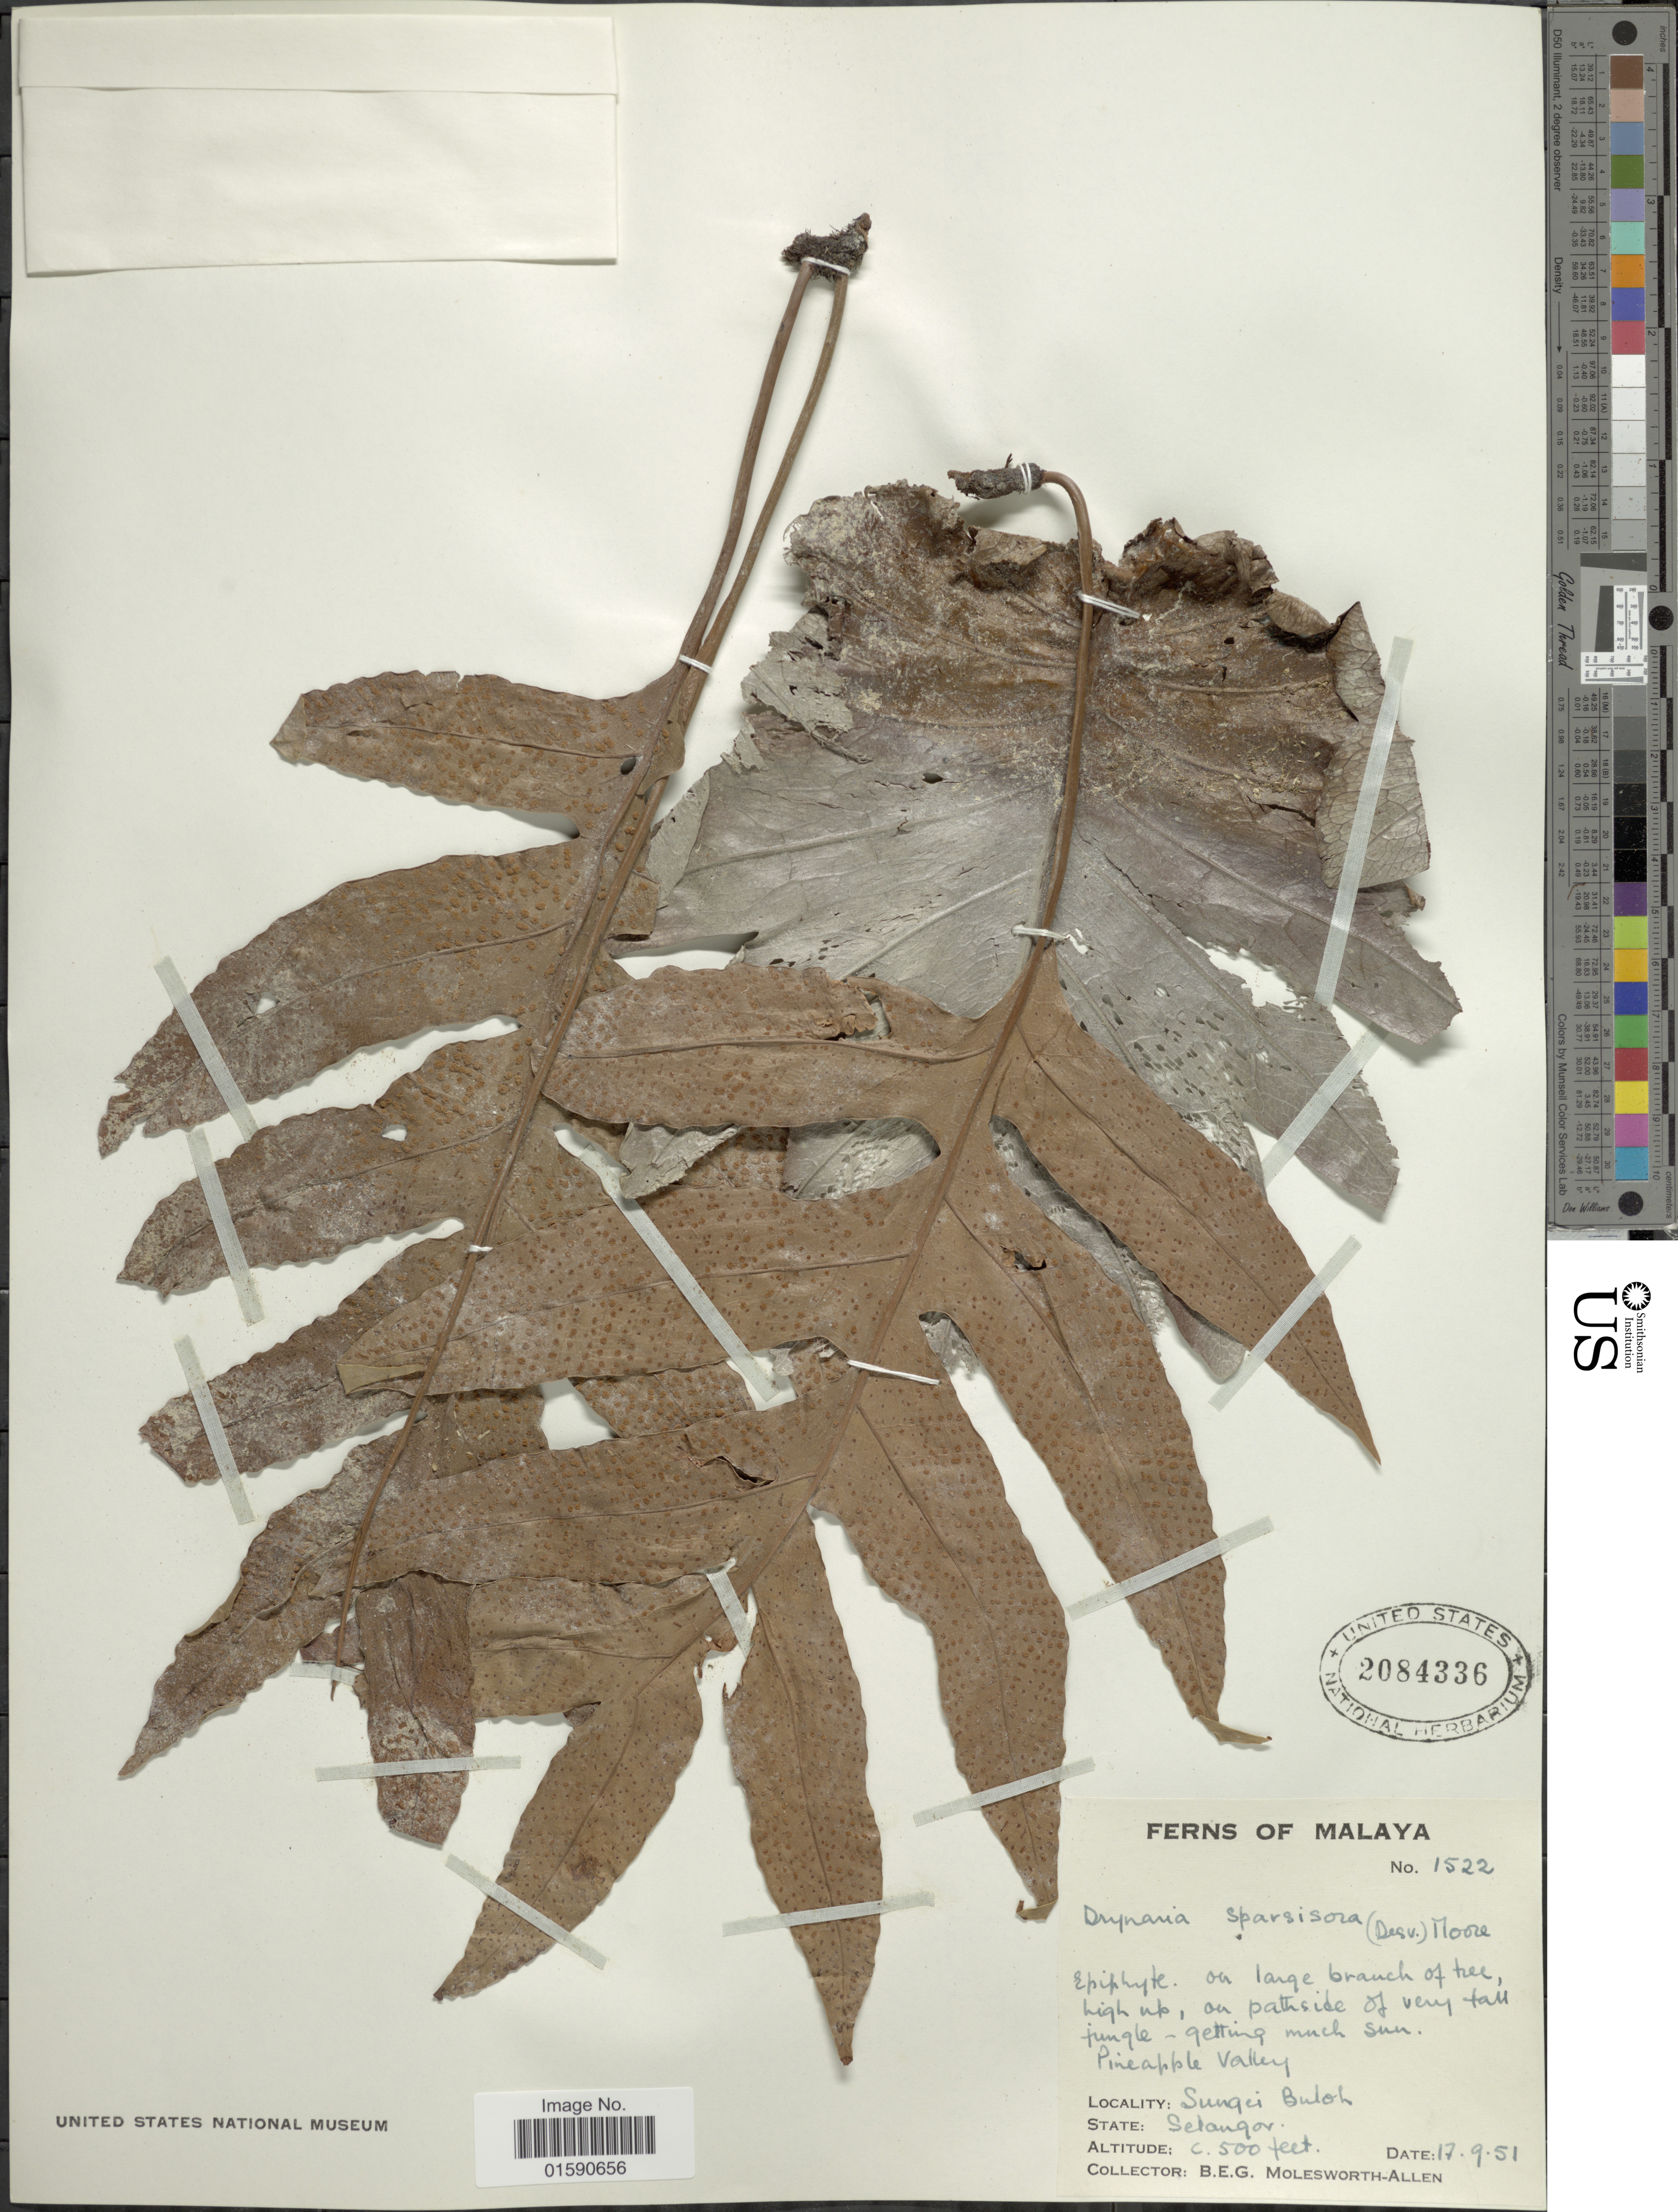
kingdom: Plantae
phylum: Tracheophyta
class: Polypodiopsida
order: Polypodiales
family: Polypodiaceae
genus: Drynaria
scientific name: Drynaria sparsisora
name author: (Desu.) T. Moore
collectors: B. E. G. Molesworth-Allen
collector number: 1522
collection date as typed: Transcribed d/m/y: 17/9/51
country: Malaysia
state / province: Selangor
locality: Sungei Bulok, Selangor, Pineapple Valley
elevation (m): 152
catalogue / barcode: US 2084336